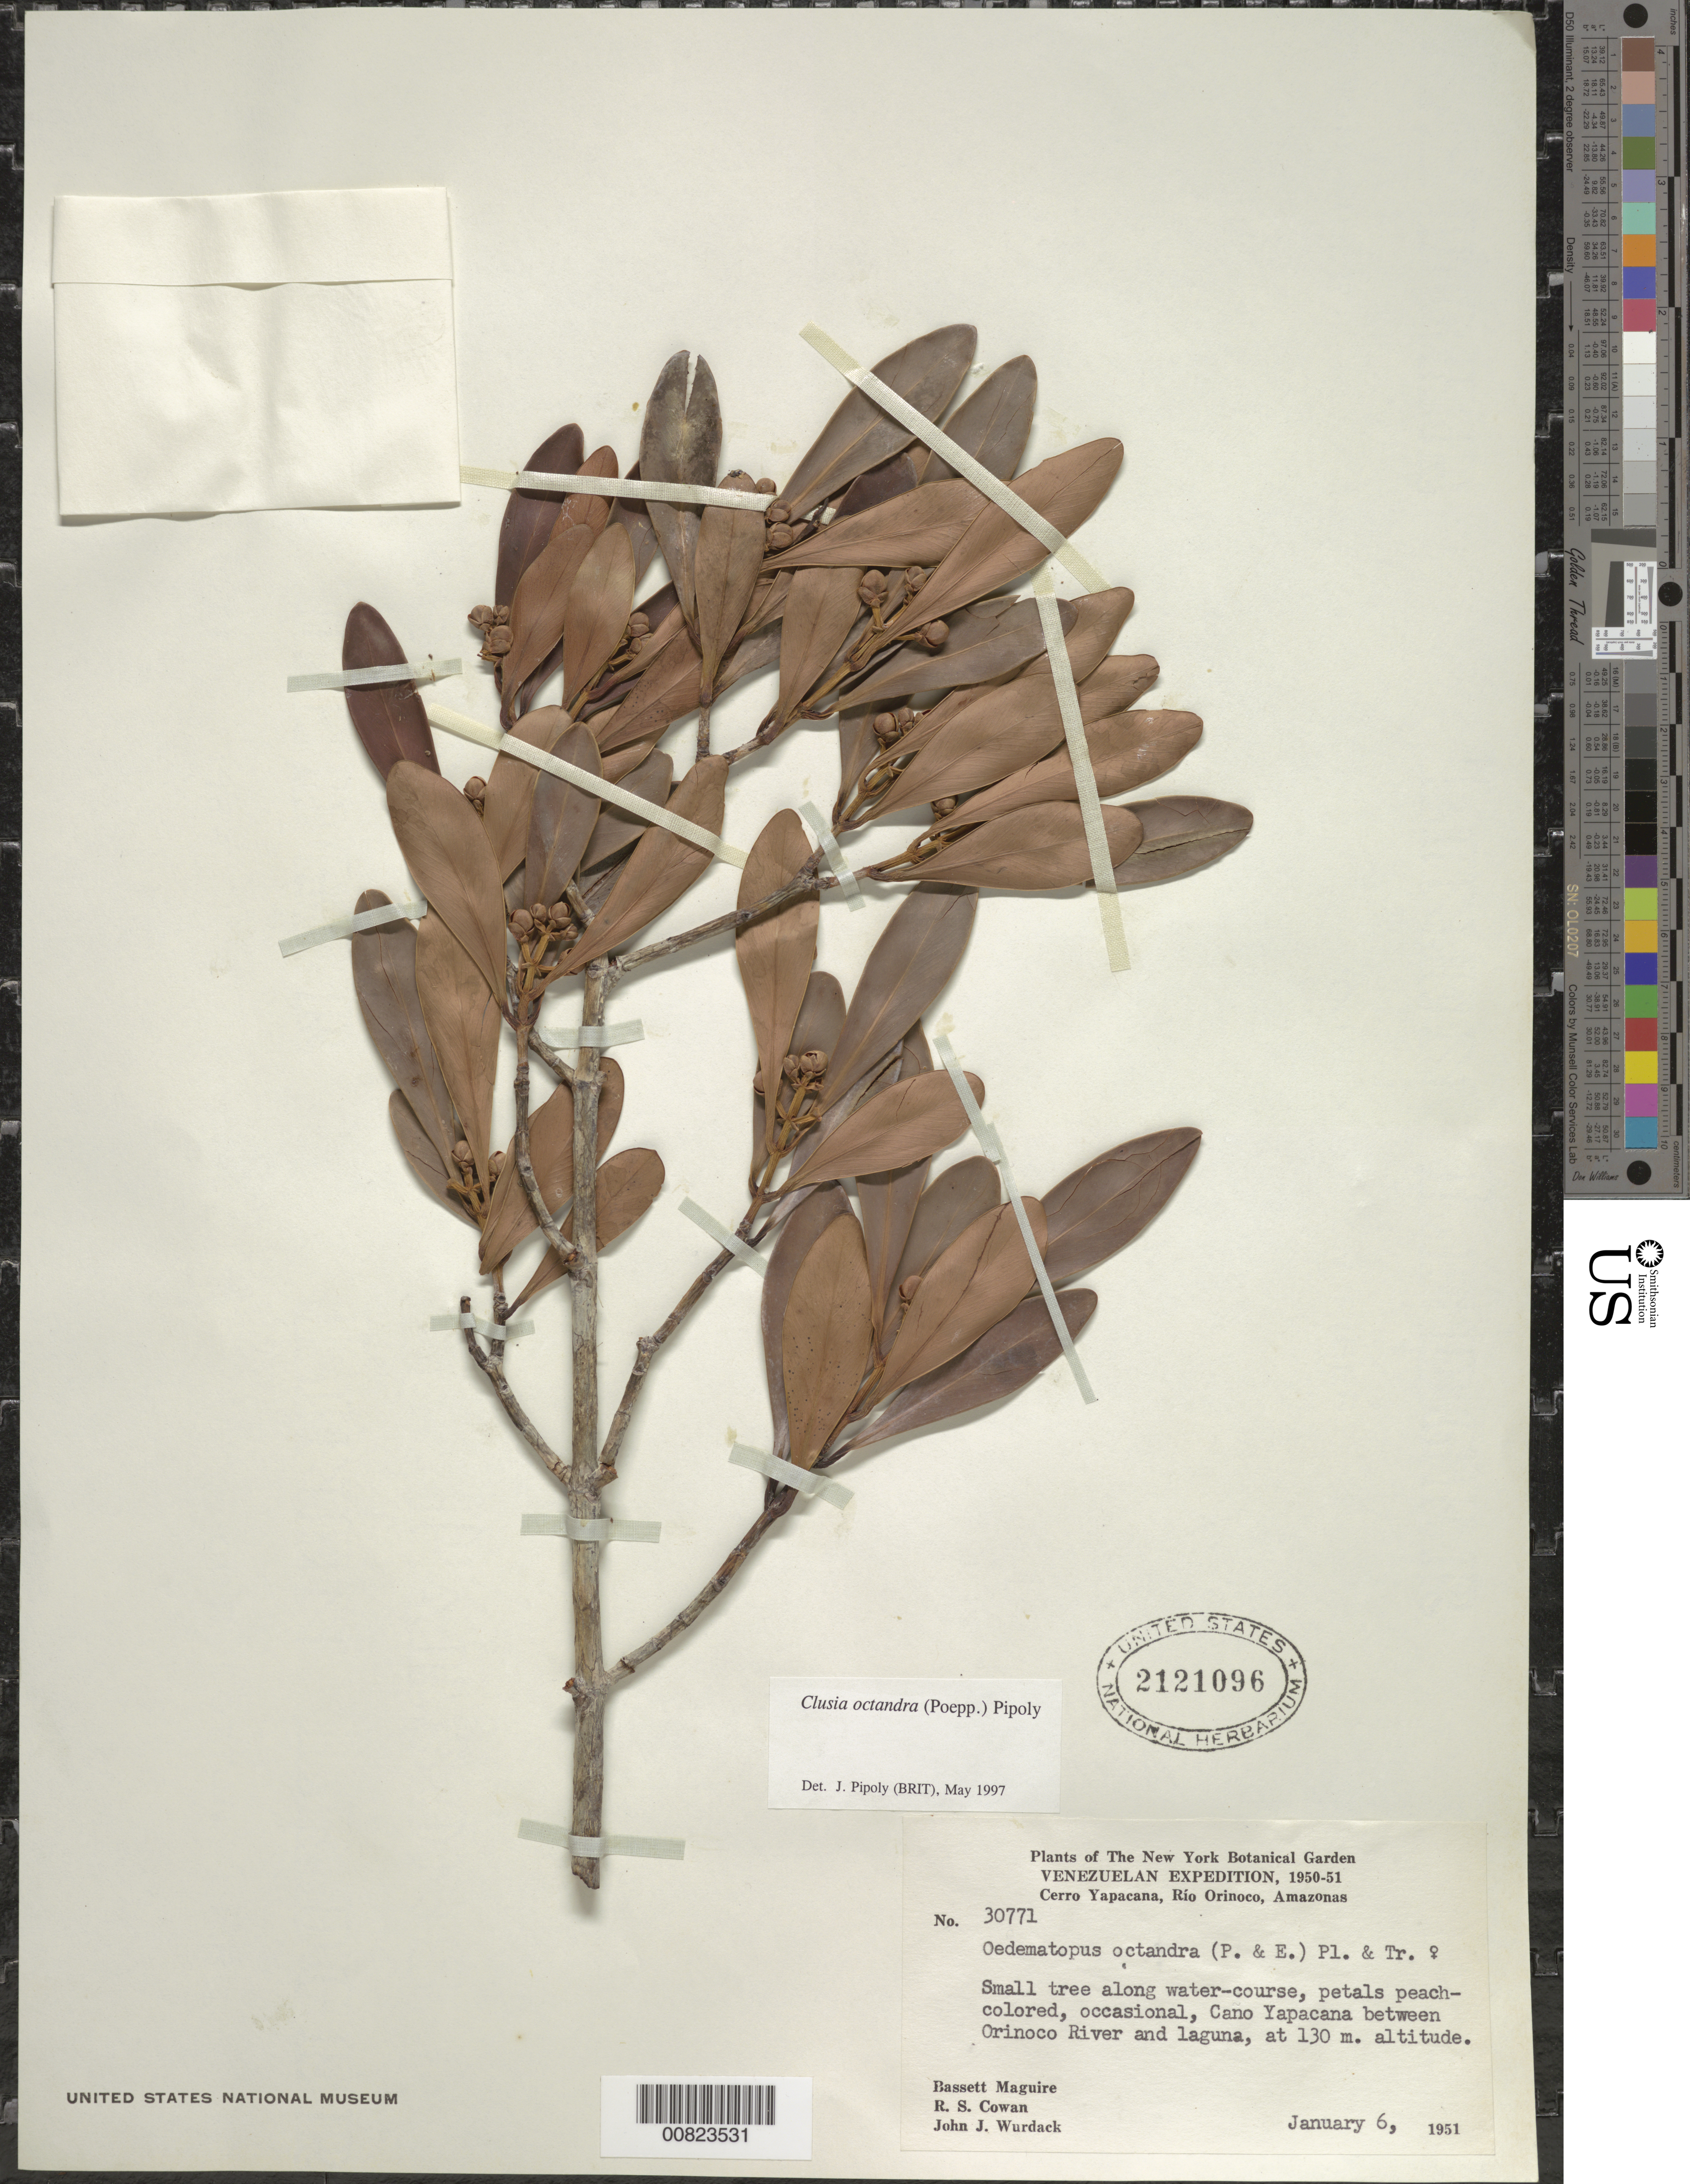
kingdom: Plantae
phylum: Tracheophyta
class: Magnoliopsida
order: Malpighiales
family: Clusiaceae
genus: Clusia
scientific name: Clusia octandra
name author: (Poepp.) Pipoly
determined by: Pipoly, J. J., III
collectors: B. Maguire, R. S. Cowan & J. J. Wurdack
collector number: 30771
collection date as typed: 6-Jan-51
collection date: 1951-01-06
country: Venezuela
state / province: Amazonas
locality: Caño Yapacána, between Orinoco River and laguna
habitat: Along watercourse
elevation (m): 130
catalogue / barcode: US 2121096